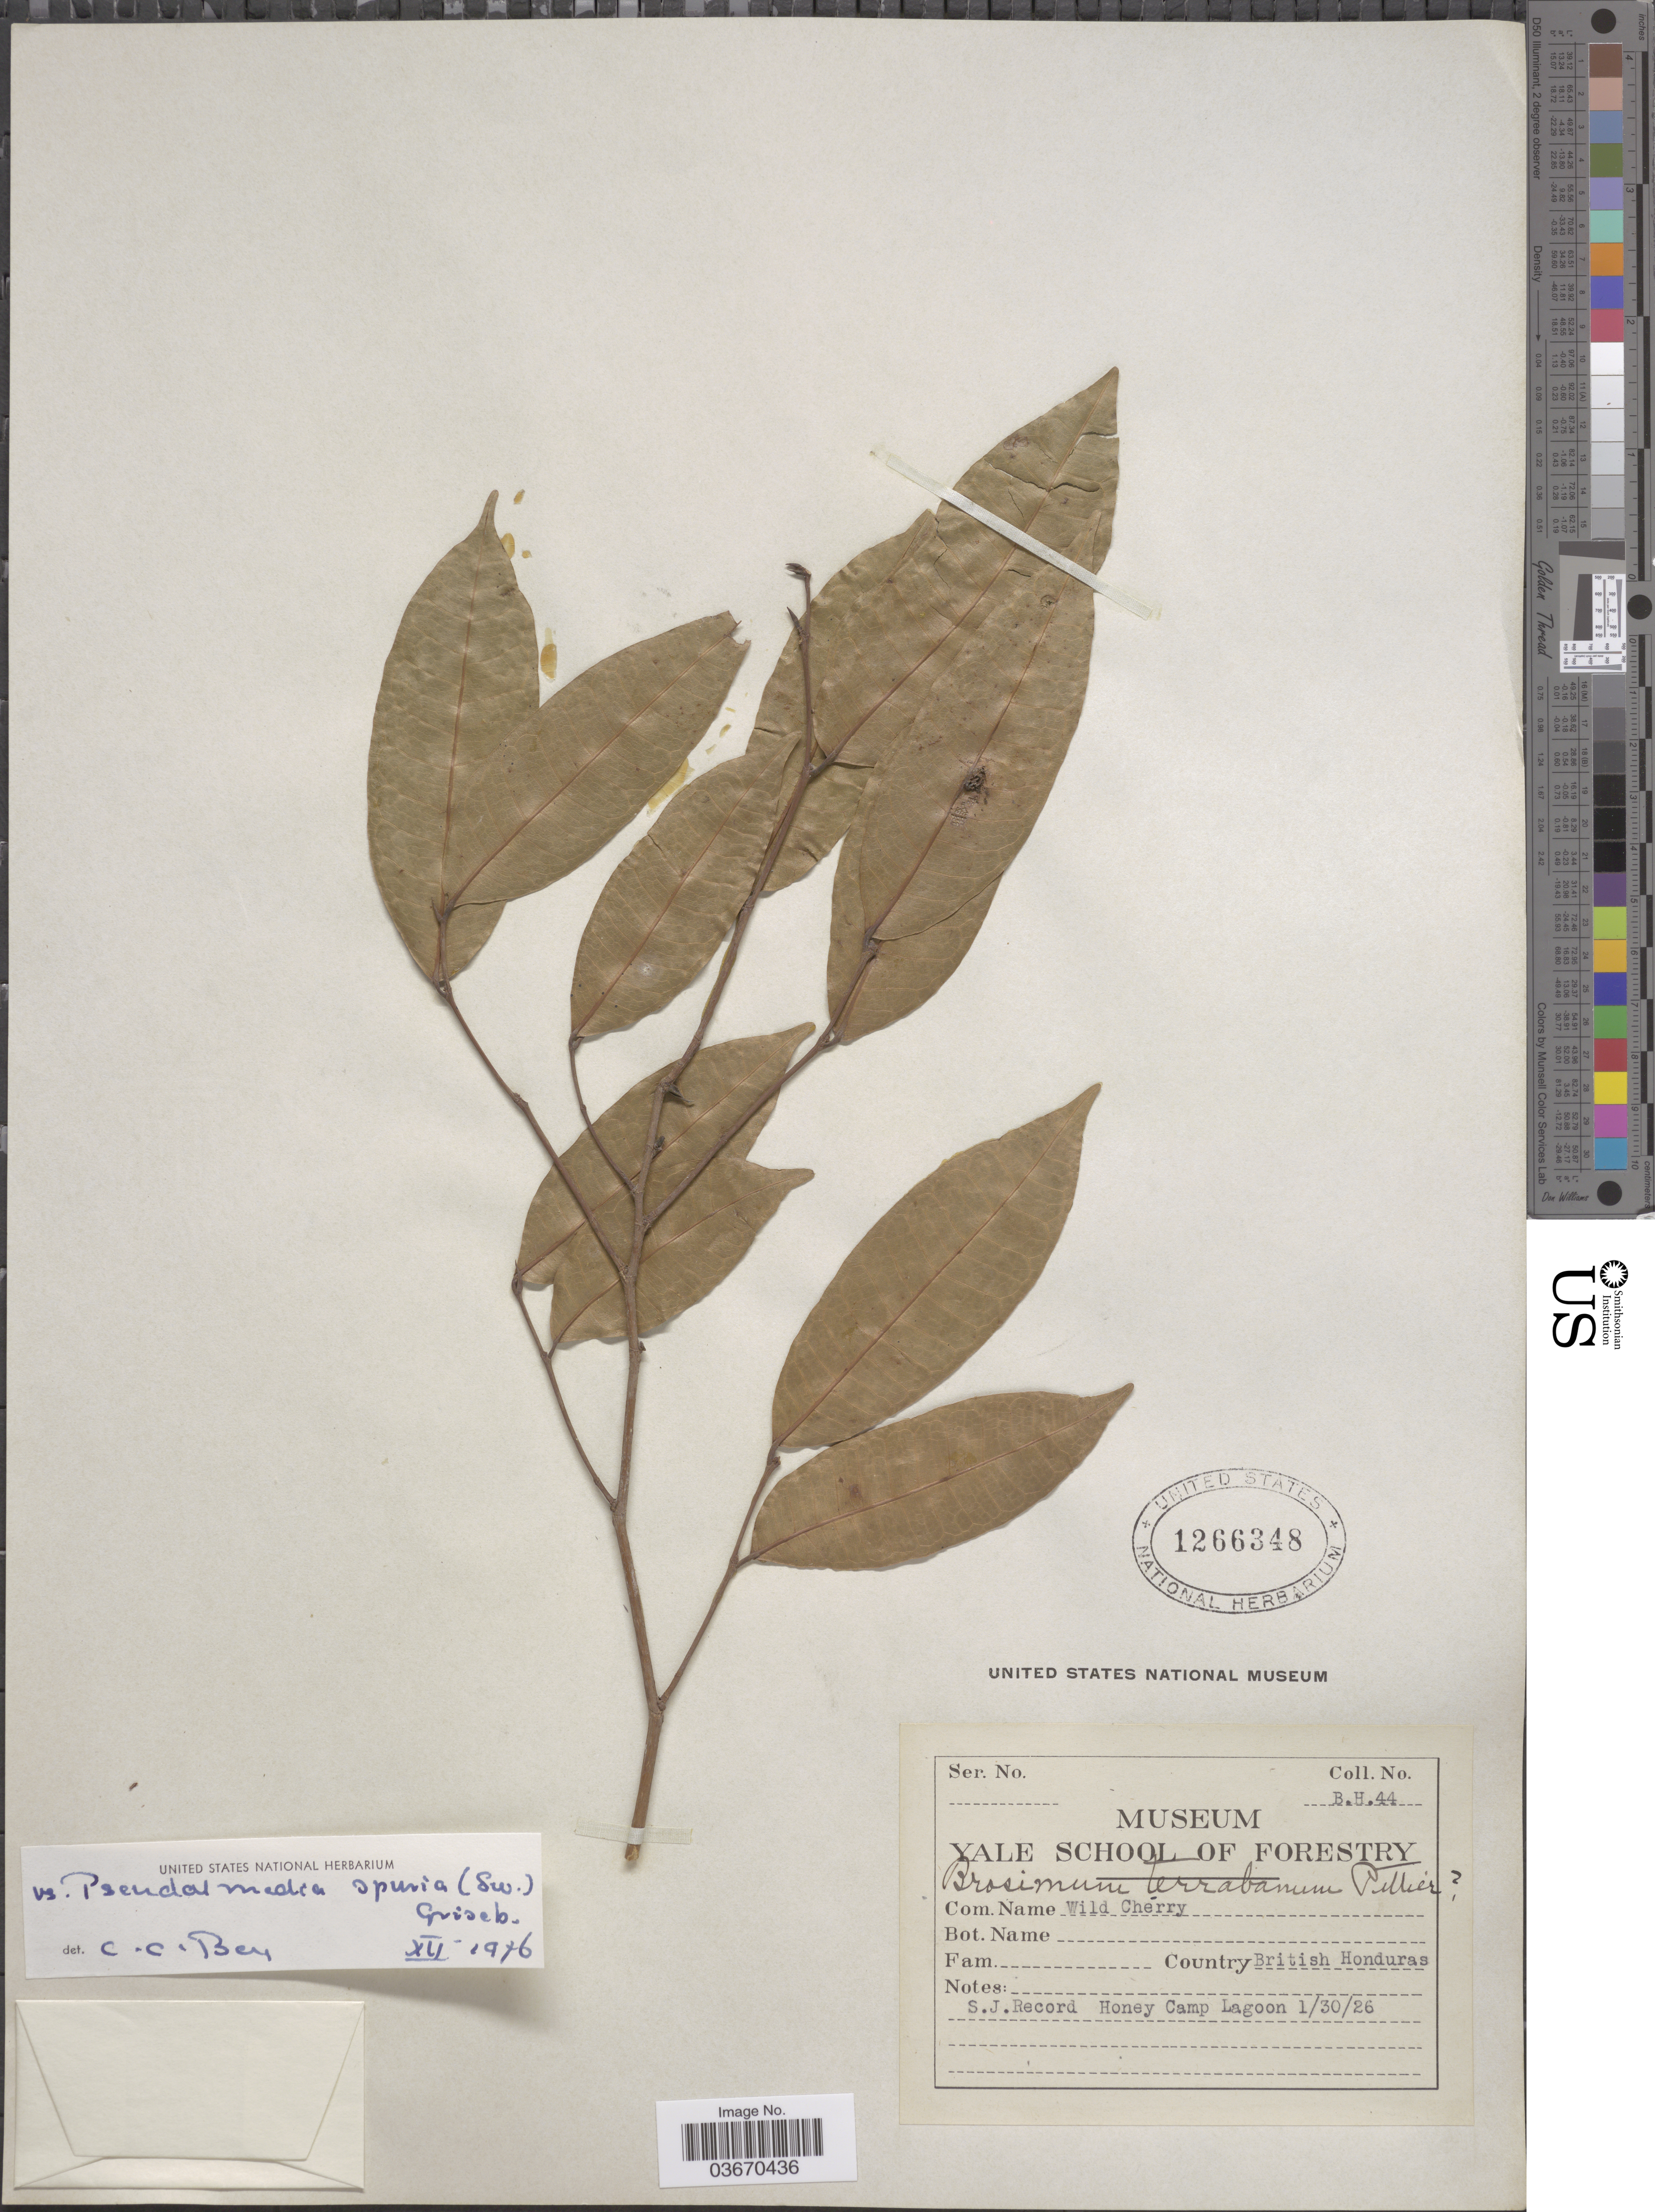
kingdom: Plantae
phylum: Tracheophyta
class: Magnoliopsida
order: Rosales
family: Moraceae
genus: Pseudolmedia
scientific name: Pseudolmedia spuria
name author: (Sw.) Griseb.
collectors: S. J. Record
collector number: BH44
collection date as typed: Transcribed d/m/y: 30/1/26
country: Belize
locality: British Honduras. Honey Camp Lagoon.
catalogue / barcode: US 1266348